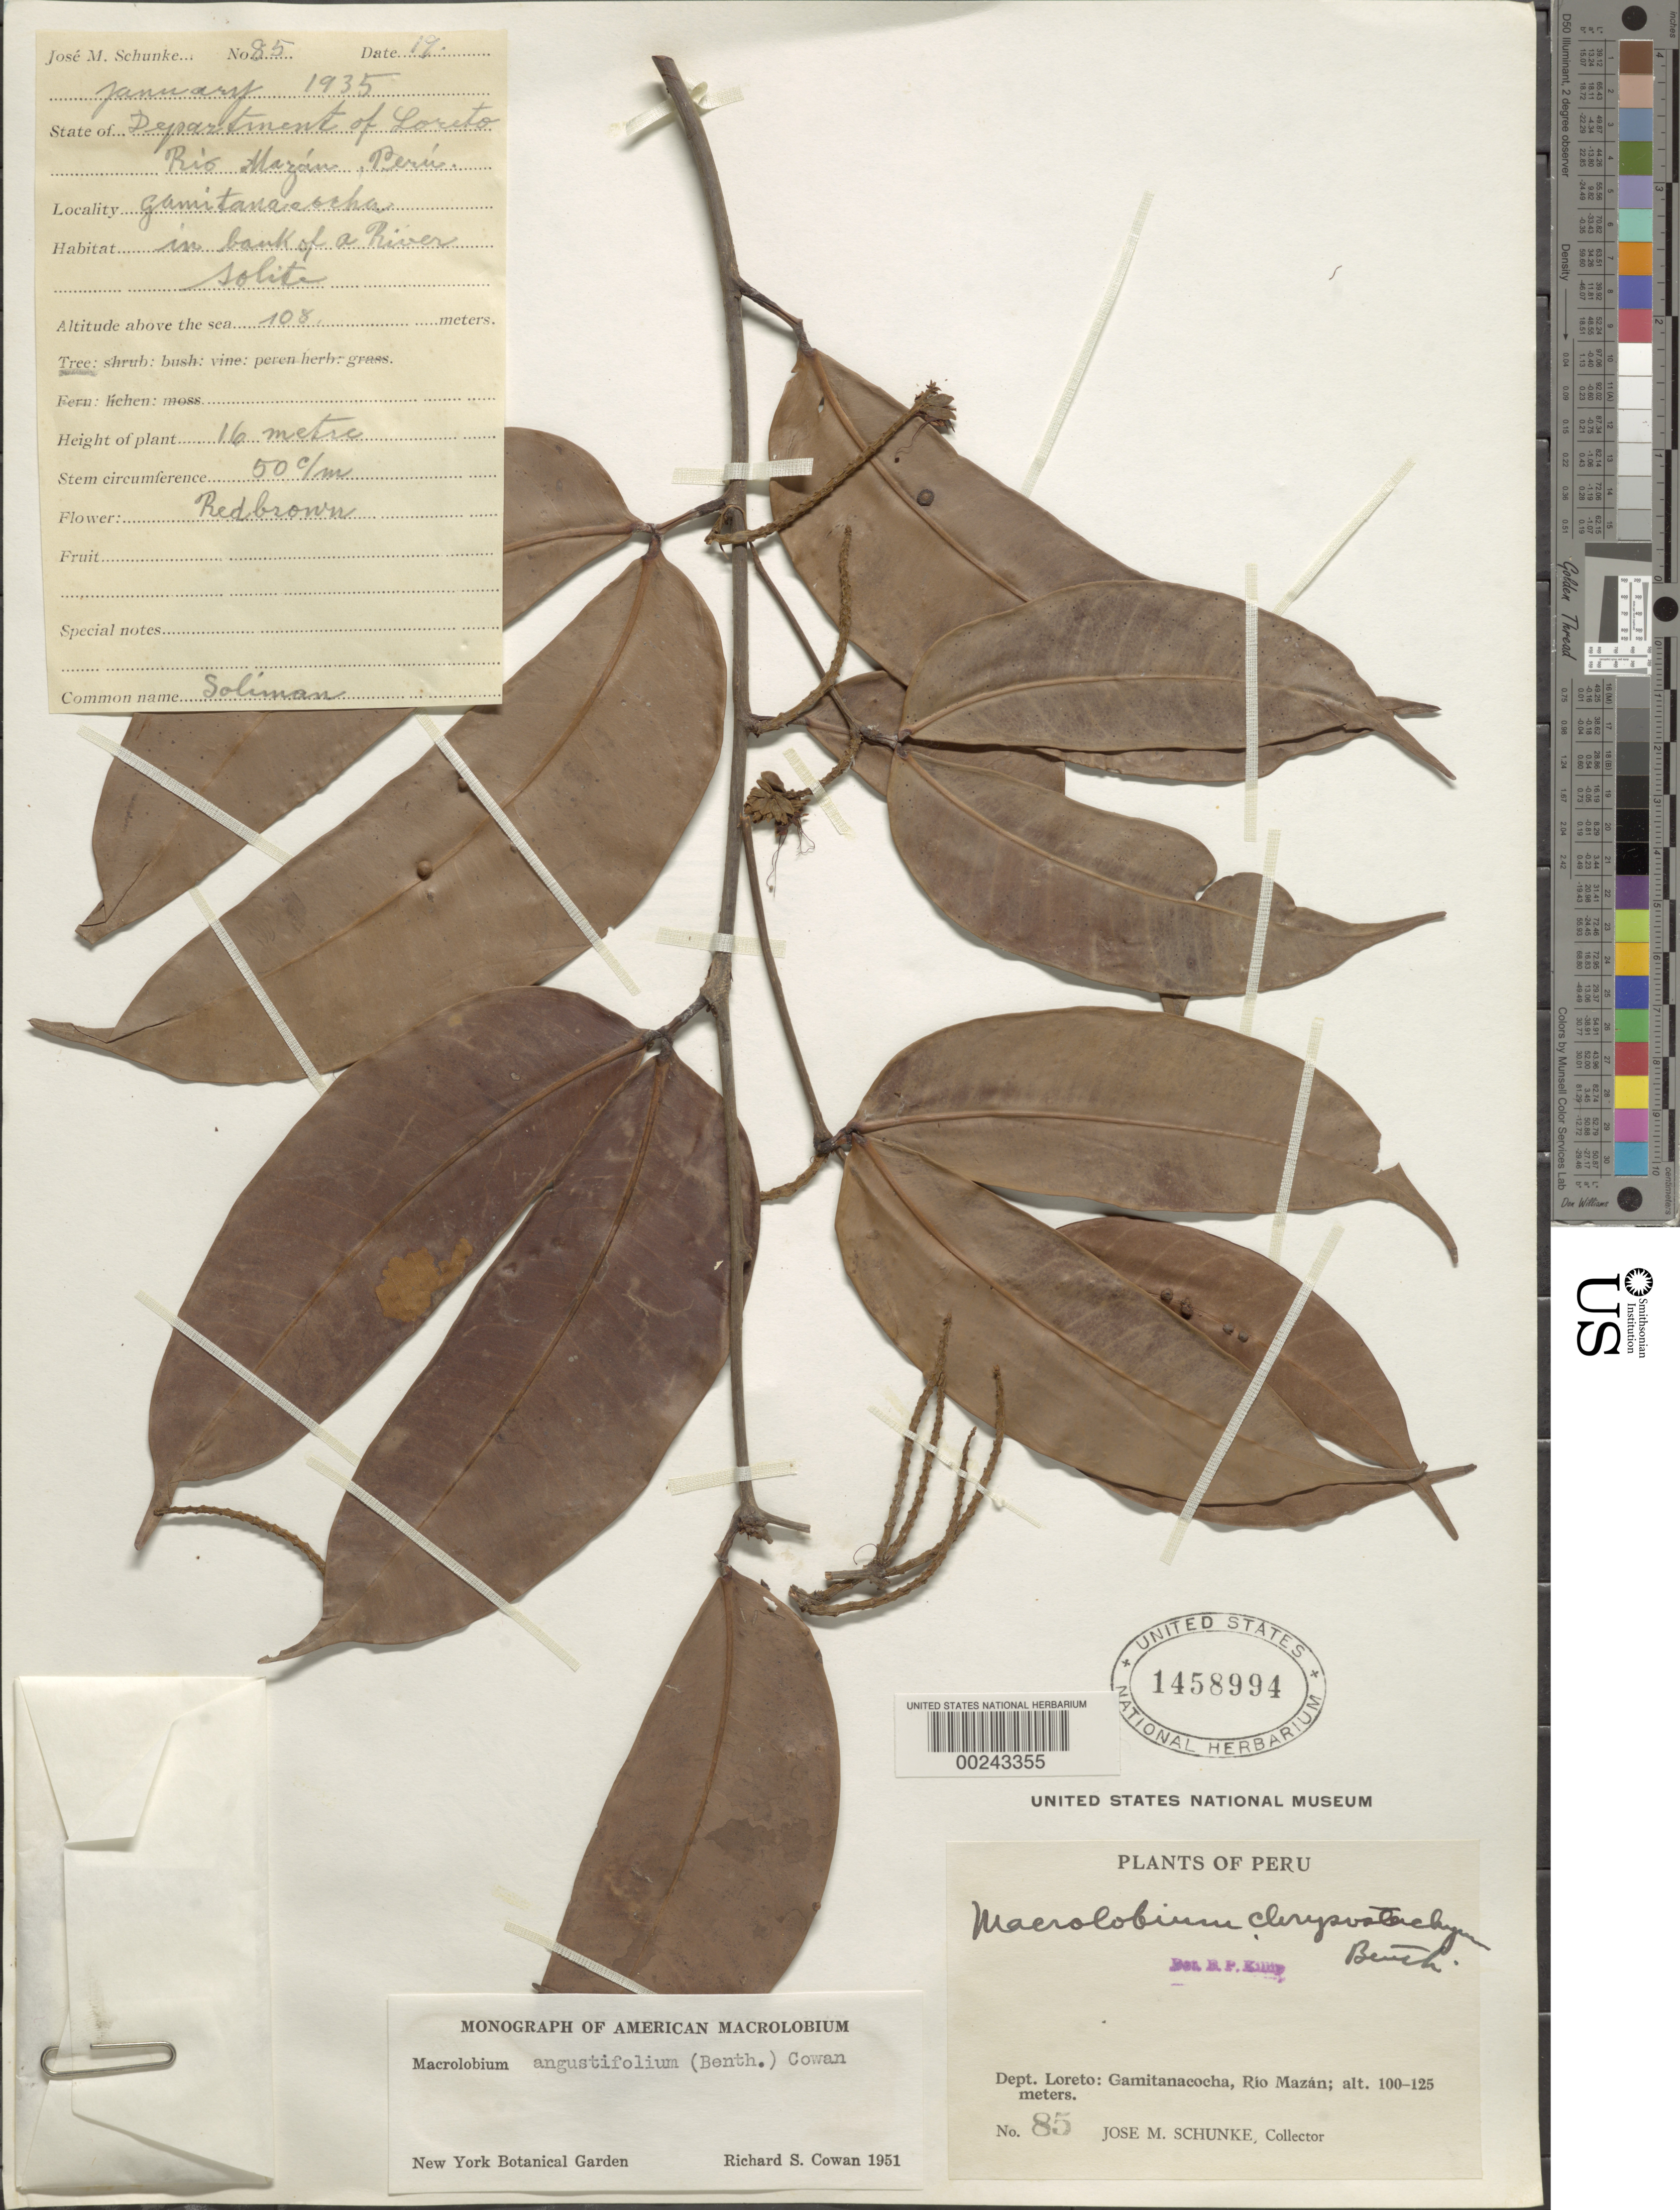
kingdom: Plantae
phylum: Tracheophyta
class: Magnoliopsida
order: Fabales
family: Fabaceae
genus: Macrolobium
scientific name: Macrolobium angustifolium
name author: (Benth.) R.S. Cowan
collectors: J. Schunke Vigo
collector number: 85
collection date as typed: Jan 1935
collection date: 1935-01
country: Peru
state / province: Loreto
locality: Gamitanacocha, rio mazan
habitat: In bank of a river; solite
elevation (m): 100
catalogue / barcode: US 1458994